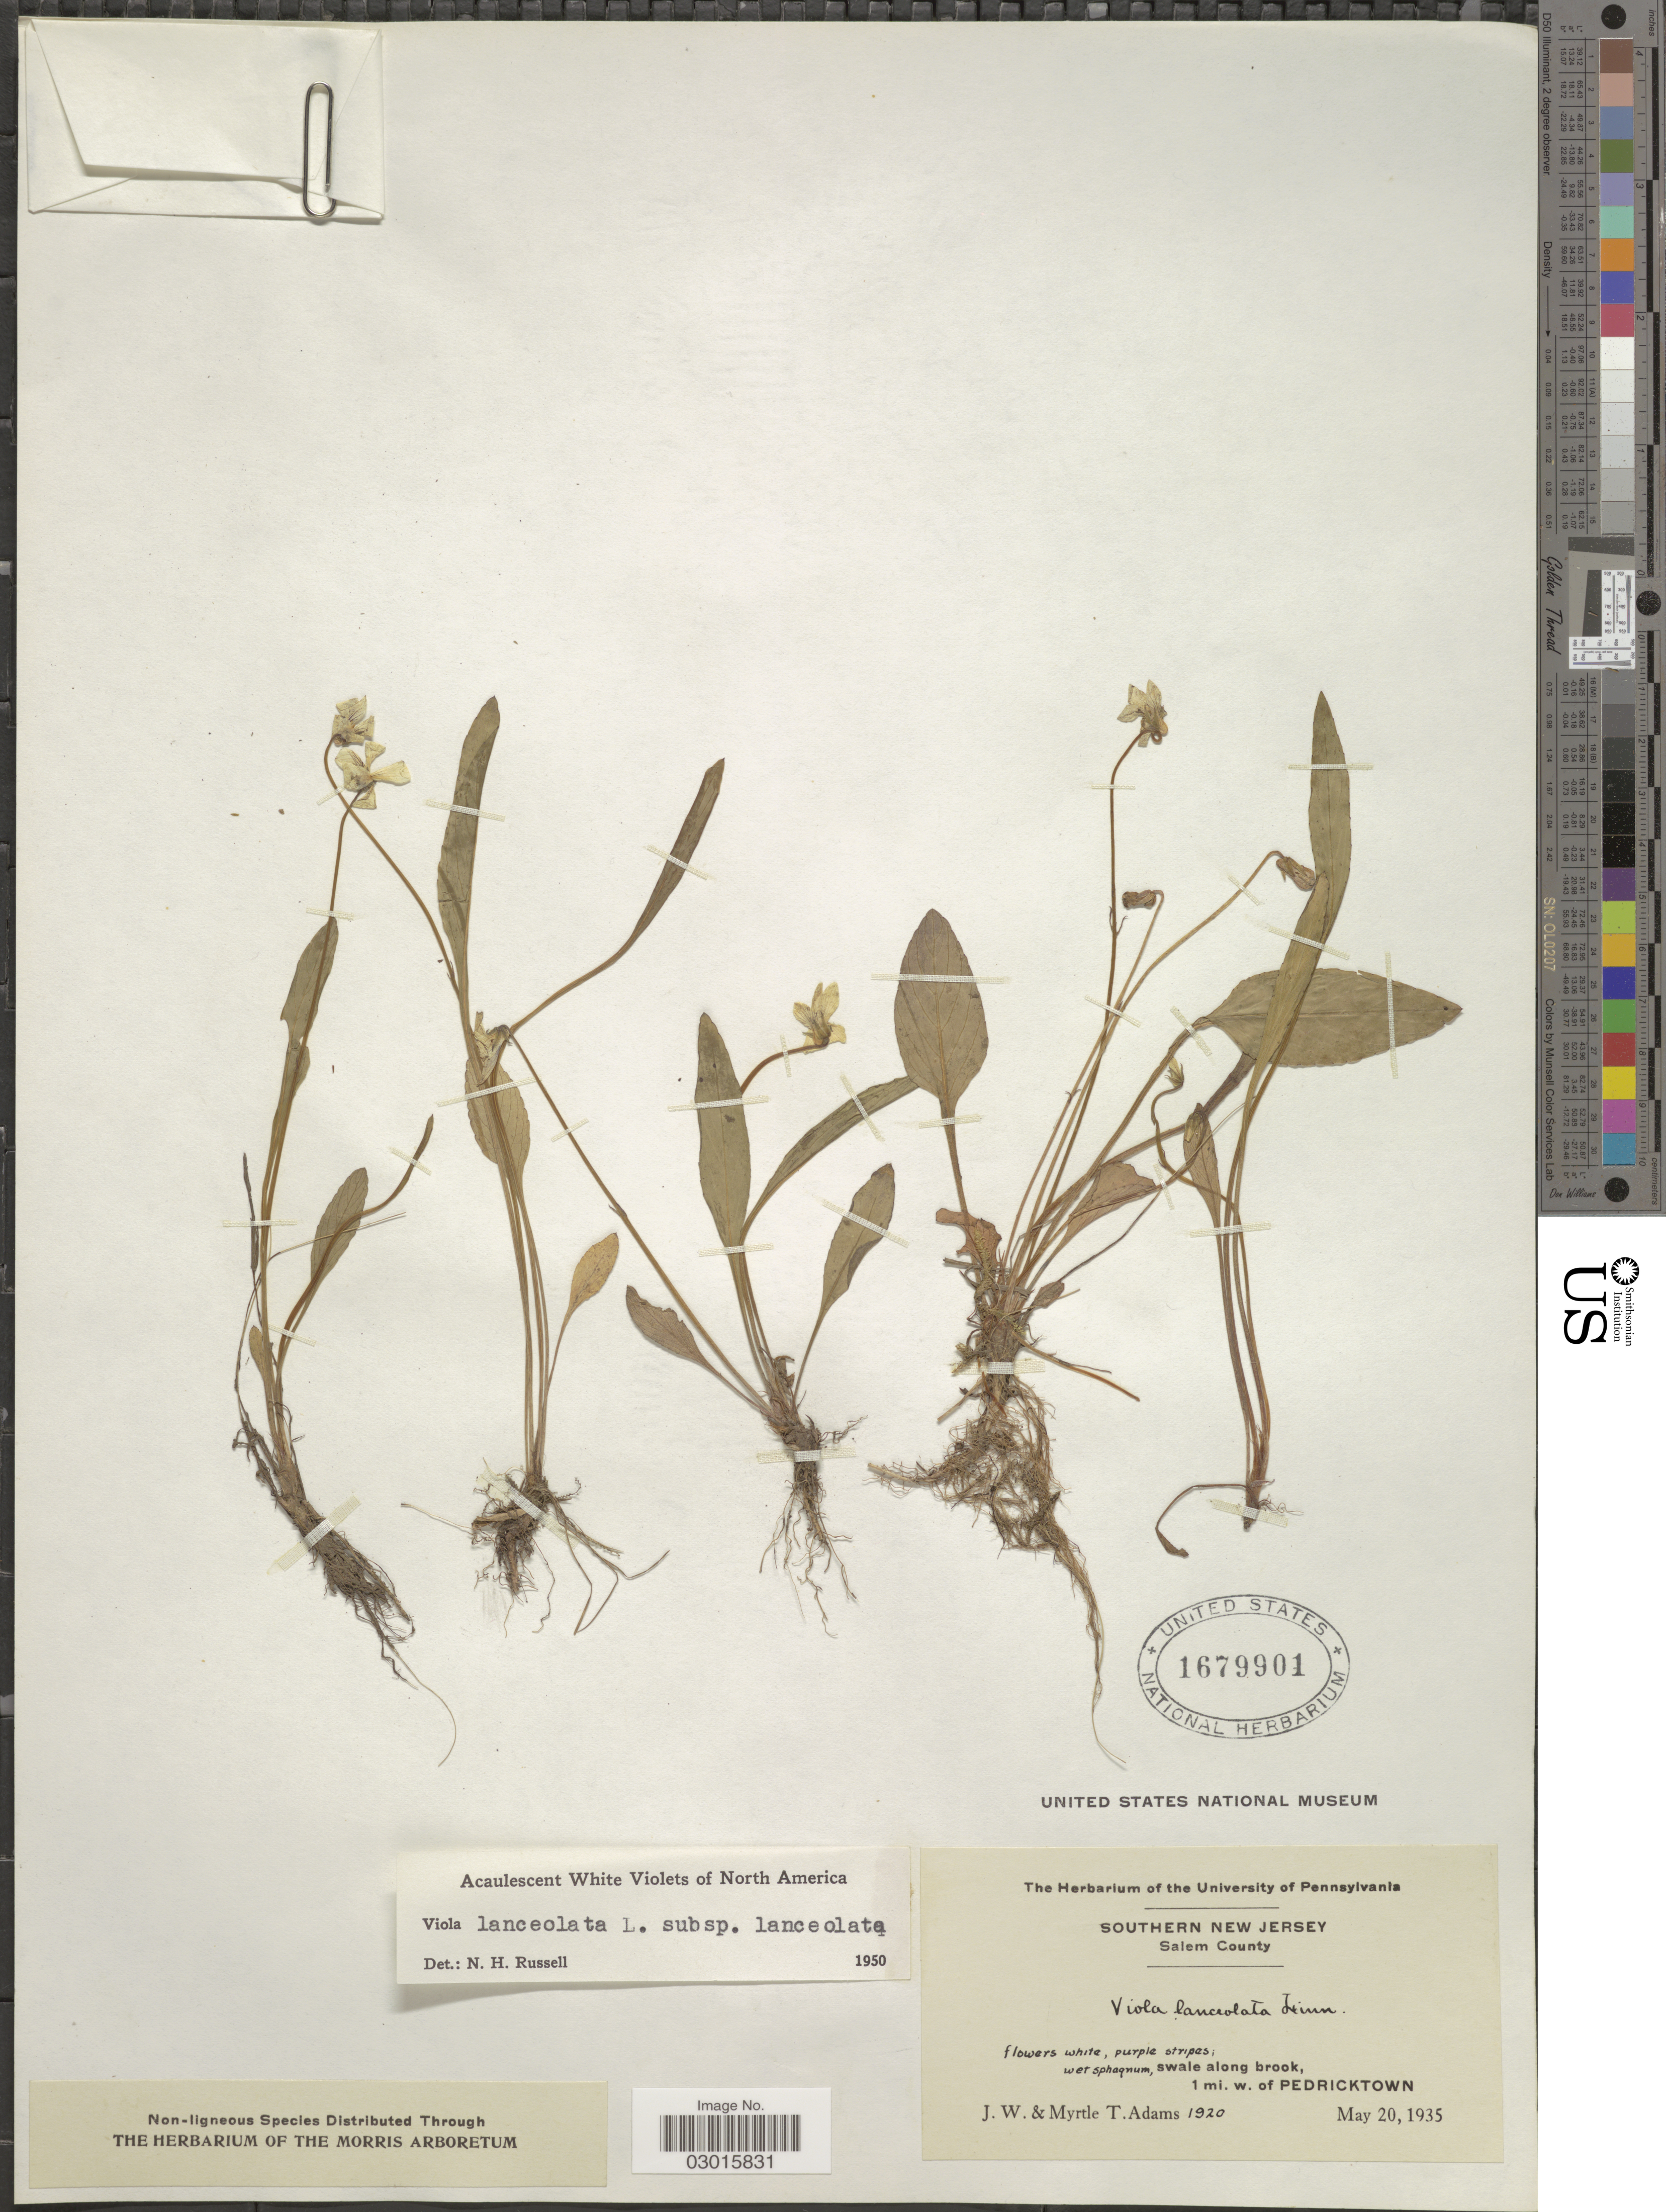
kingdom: Plantae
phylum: Tracheophyta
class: Magnoliopsida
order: Malpighiales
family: Violaceae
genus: Viola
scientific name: Viola lanceolata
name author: L.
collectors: J. Adams & M. T. Adams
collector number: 1920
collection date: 1935-05-20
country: United States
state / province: New Jersey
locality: Southern New Jersey, Salem County, swale along brook, 1 mi.w. of Pedricktown.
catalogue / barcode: US 1679901